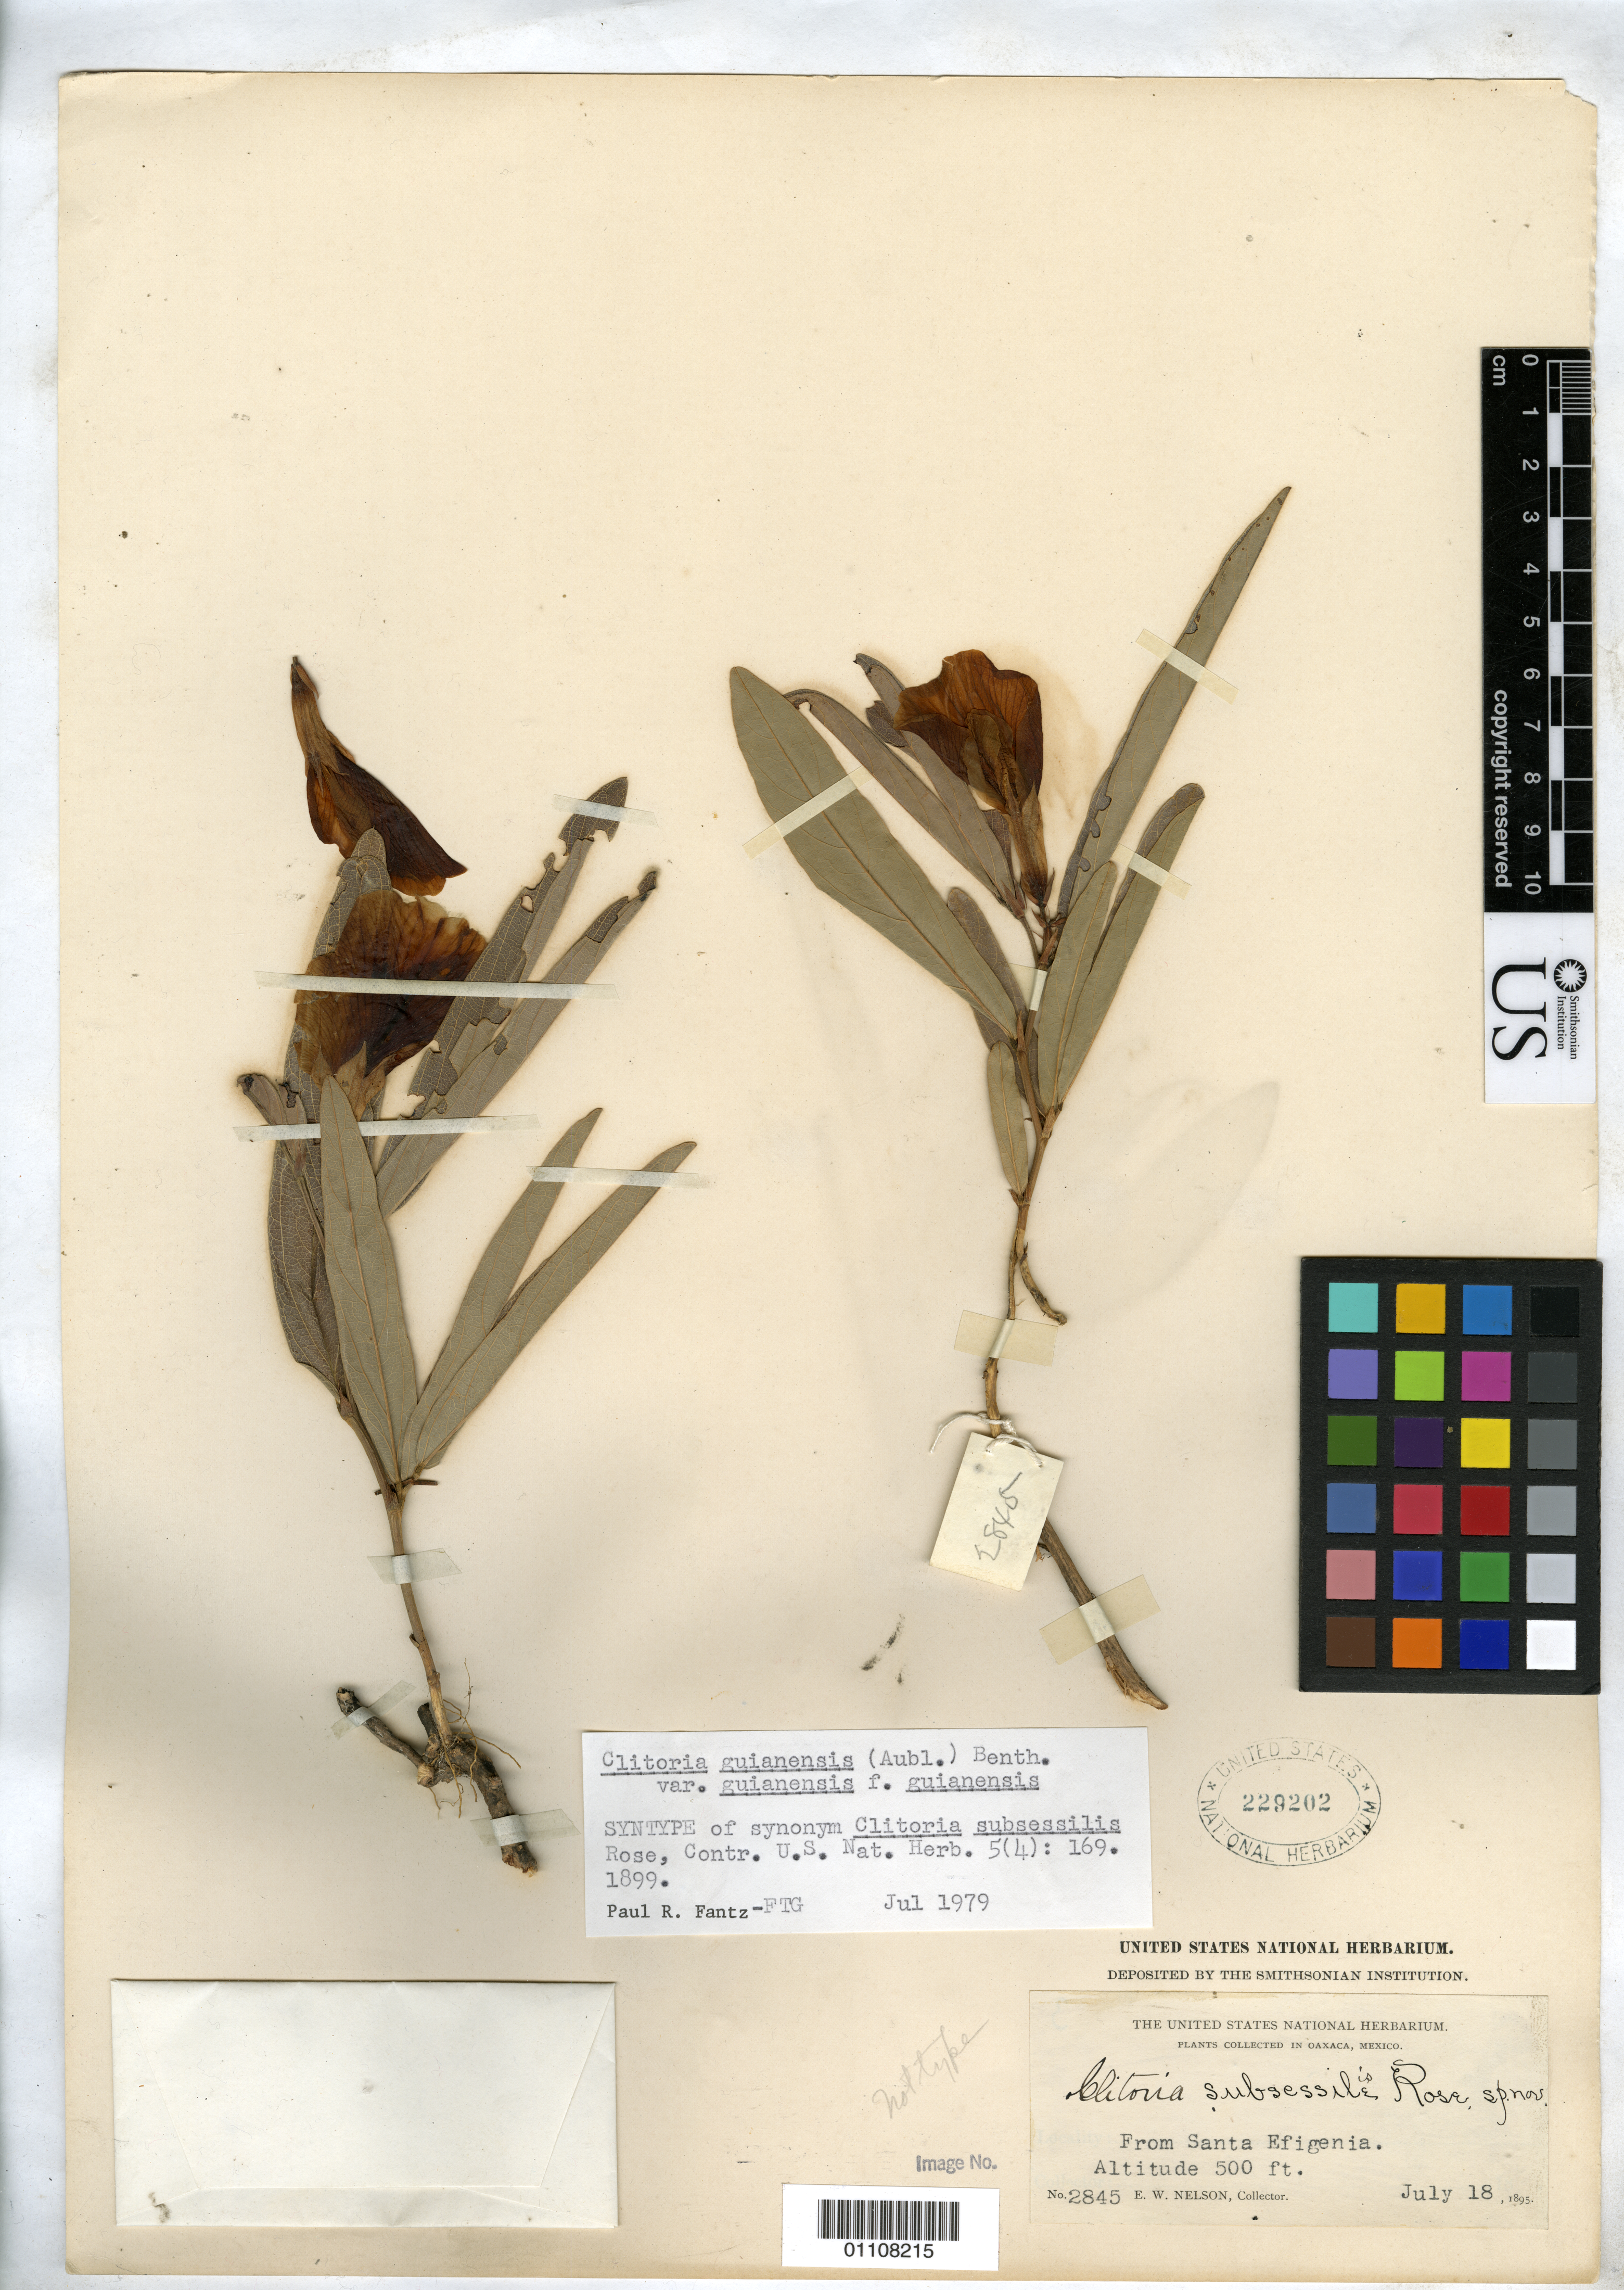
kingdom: Plantae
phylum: Tracheophyta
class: Magnoliopsida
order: Fabales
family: Fabaceae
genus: Clitoria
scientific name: Clitoria subsessilis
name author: Rose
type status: Syntype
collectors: E. W. Nelson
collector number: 2845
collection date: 1895-07-18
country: Mexico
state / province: Oaxaca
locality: Santa Efigenia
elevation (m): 152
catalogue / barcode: US 229202